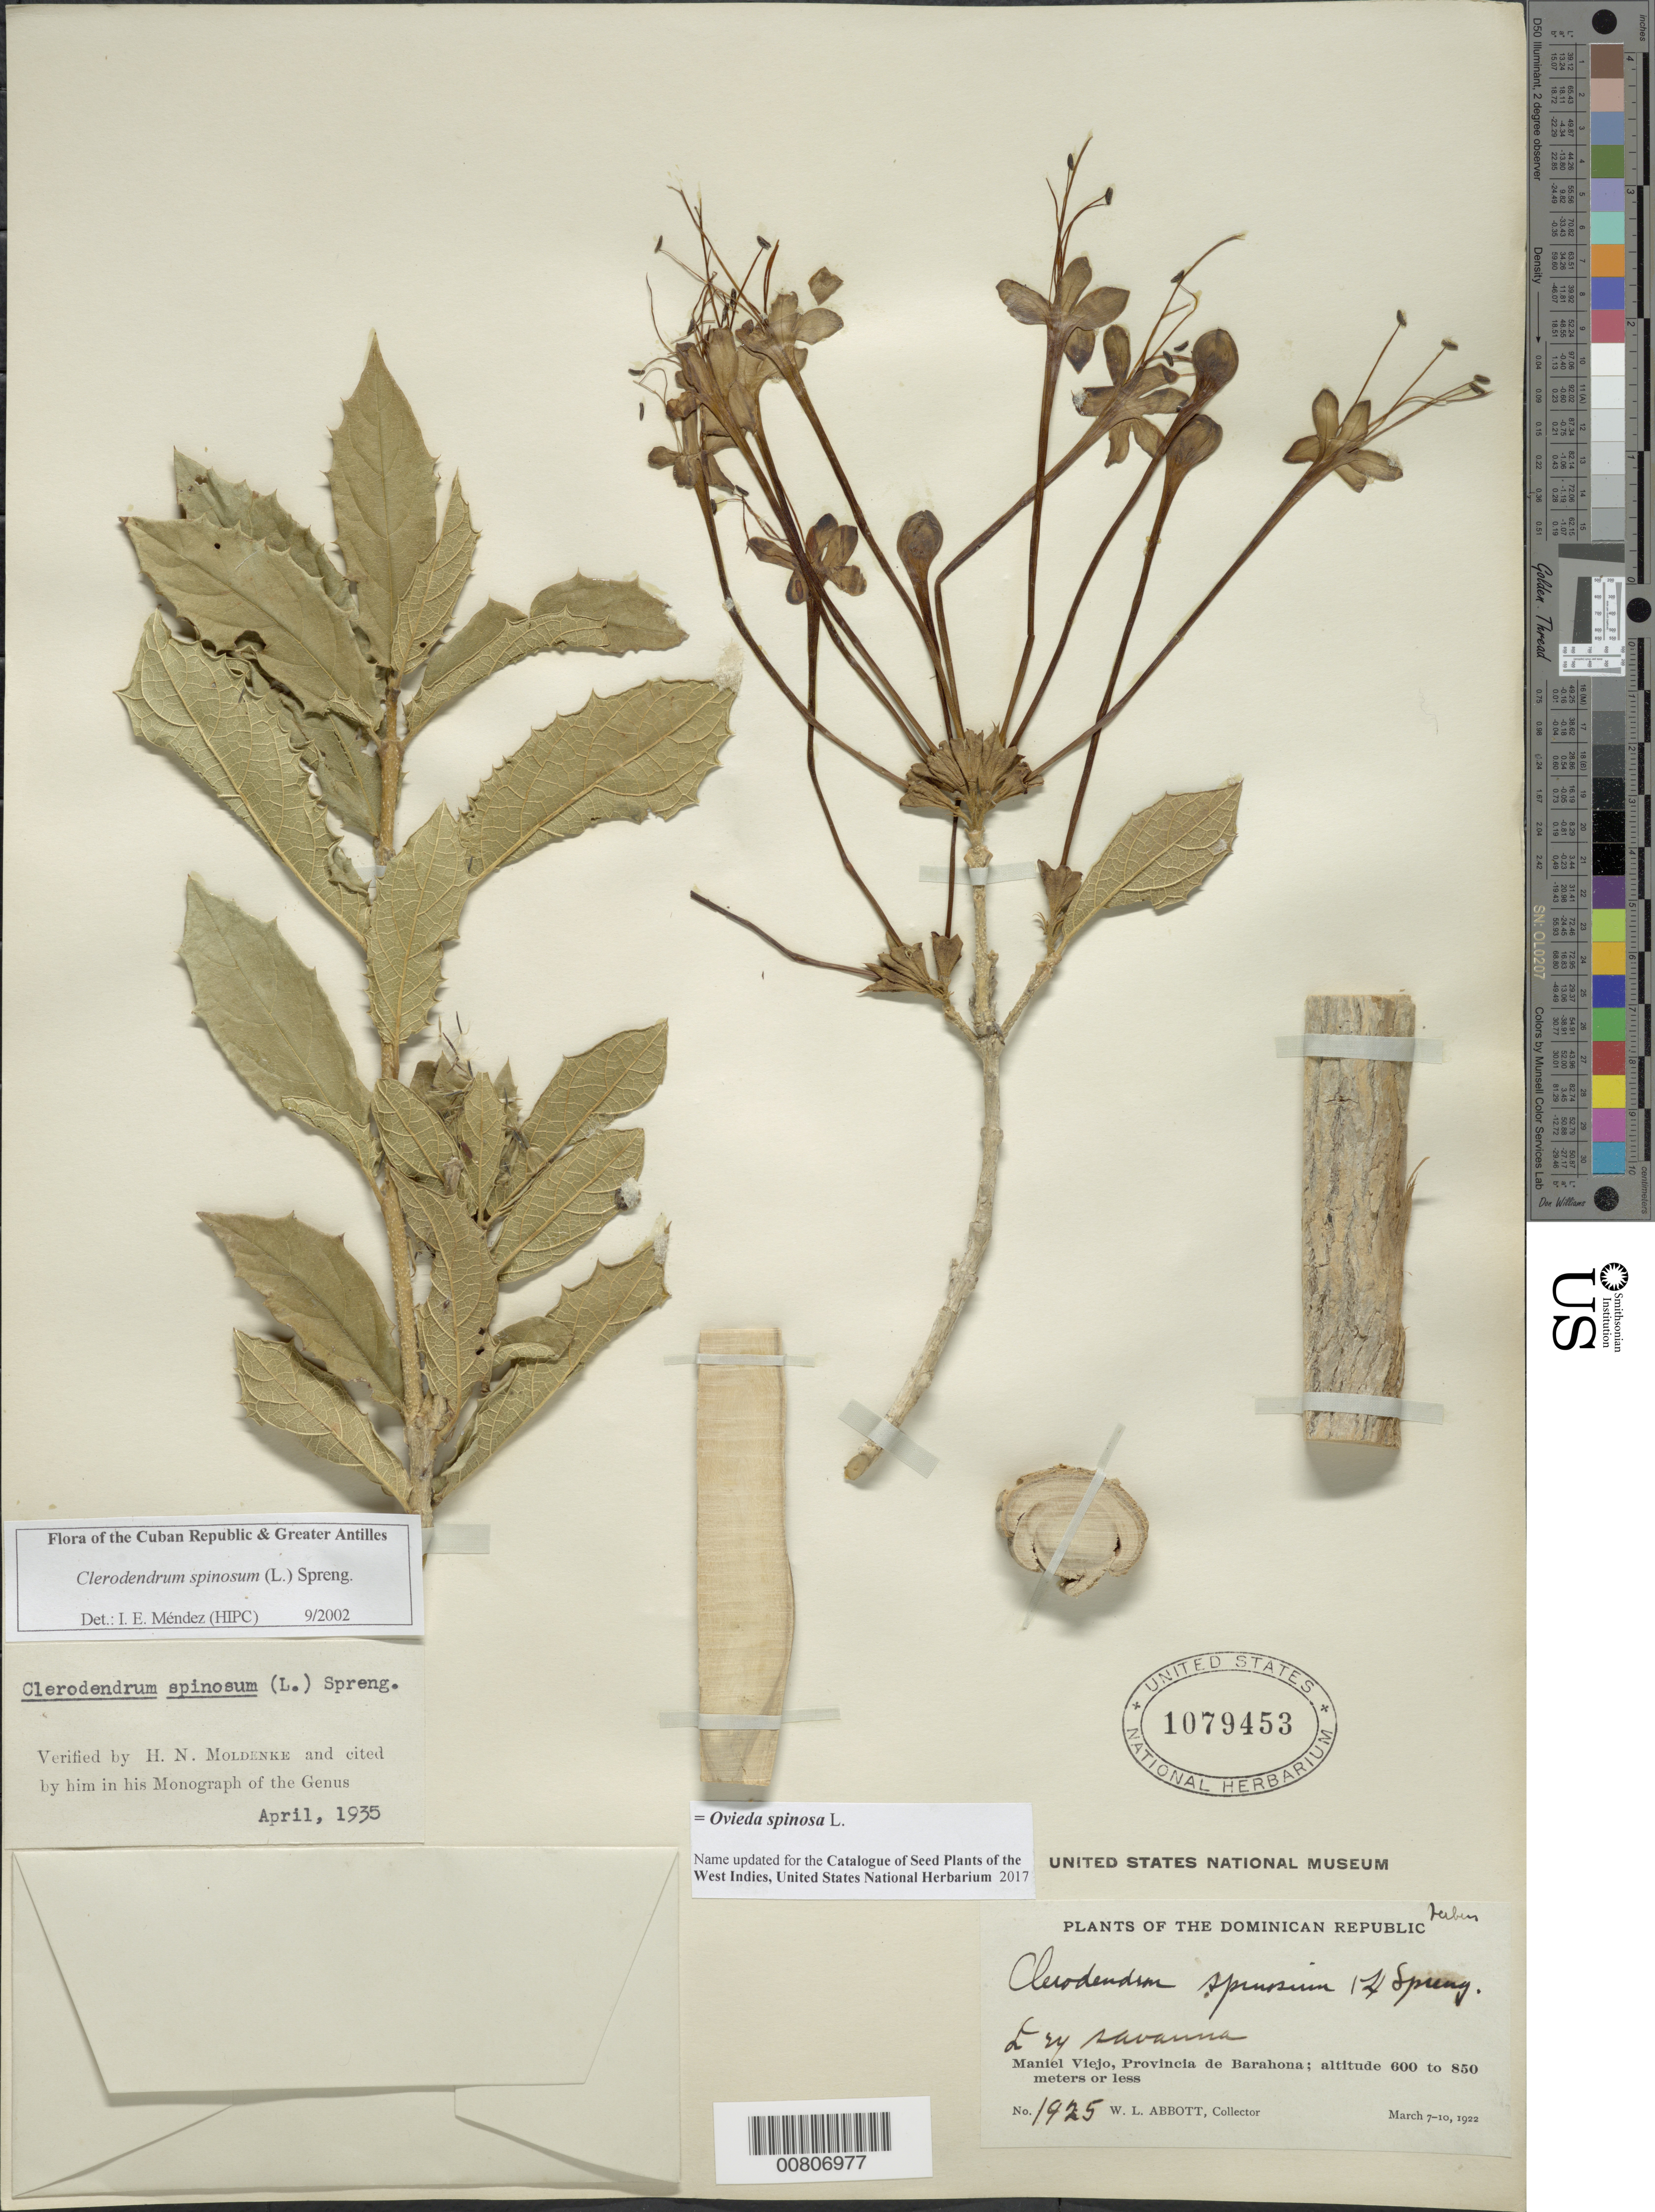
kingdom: Plantae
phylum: Tracheophyta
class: Magnoliopsida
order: Lamiales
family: Lamiaceae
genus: Ovieda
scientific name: Ovieda spinosa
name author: Sw.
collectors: W. L. Abbott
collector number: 1925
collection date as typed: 07 Mar 1922 to 10 Mar 1922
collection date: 1922-03-07/1922-03-10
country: Dominican Republic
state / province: Baoruco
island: Hispaniola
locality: Maniel Viejo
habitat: Dry savanna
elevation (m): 600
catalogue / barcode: US 1079453